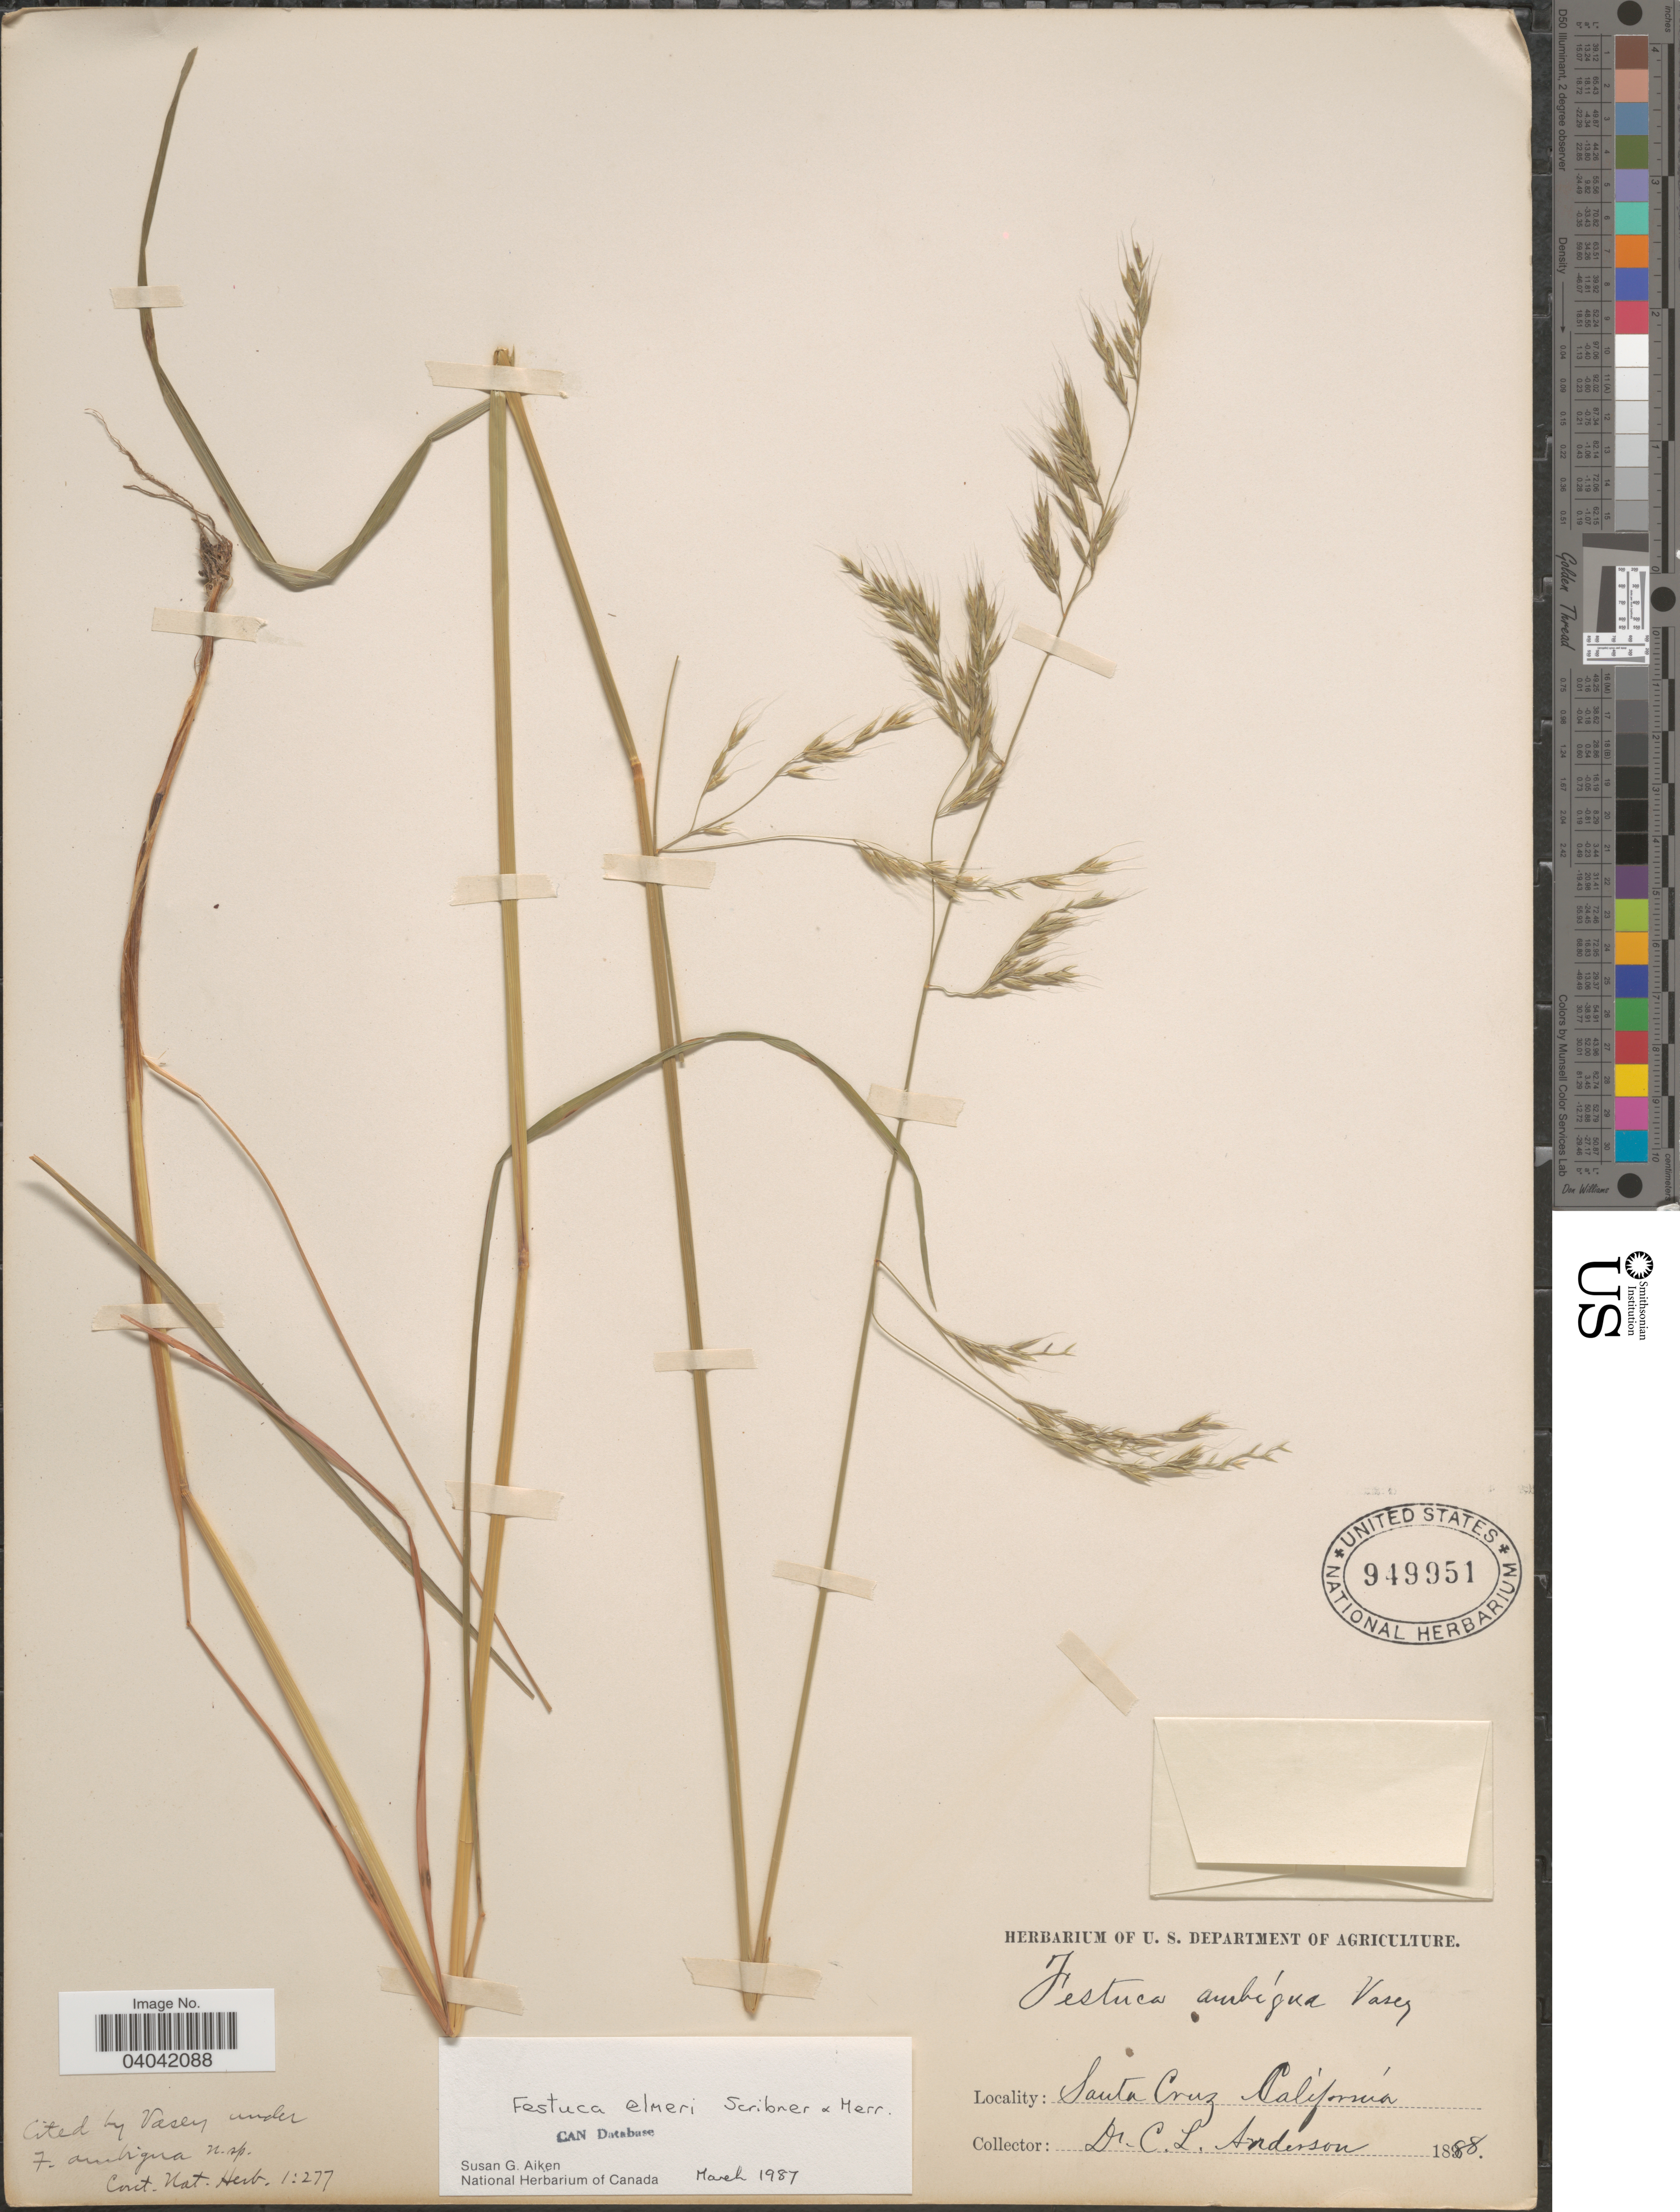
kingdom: Plantae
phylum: Tracheophyta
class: Liliopsida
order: Poales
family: Poaceae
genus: Festuca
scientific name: Festuca elmeri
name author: Scribn. & Merr.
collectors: C. L. Anderson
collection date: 1888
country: United States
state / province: California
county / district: Santa Cruz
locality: Santa Cruz.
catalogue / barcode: US 949951